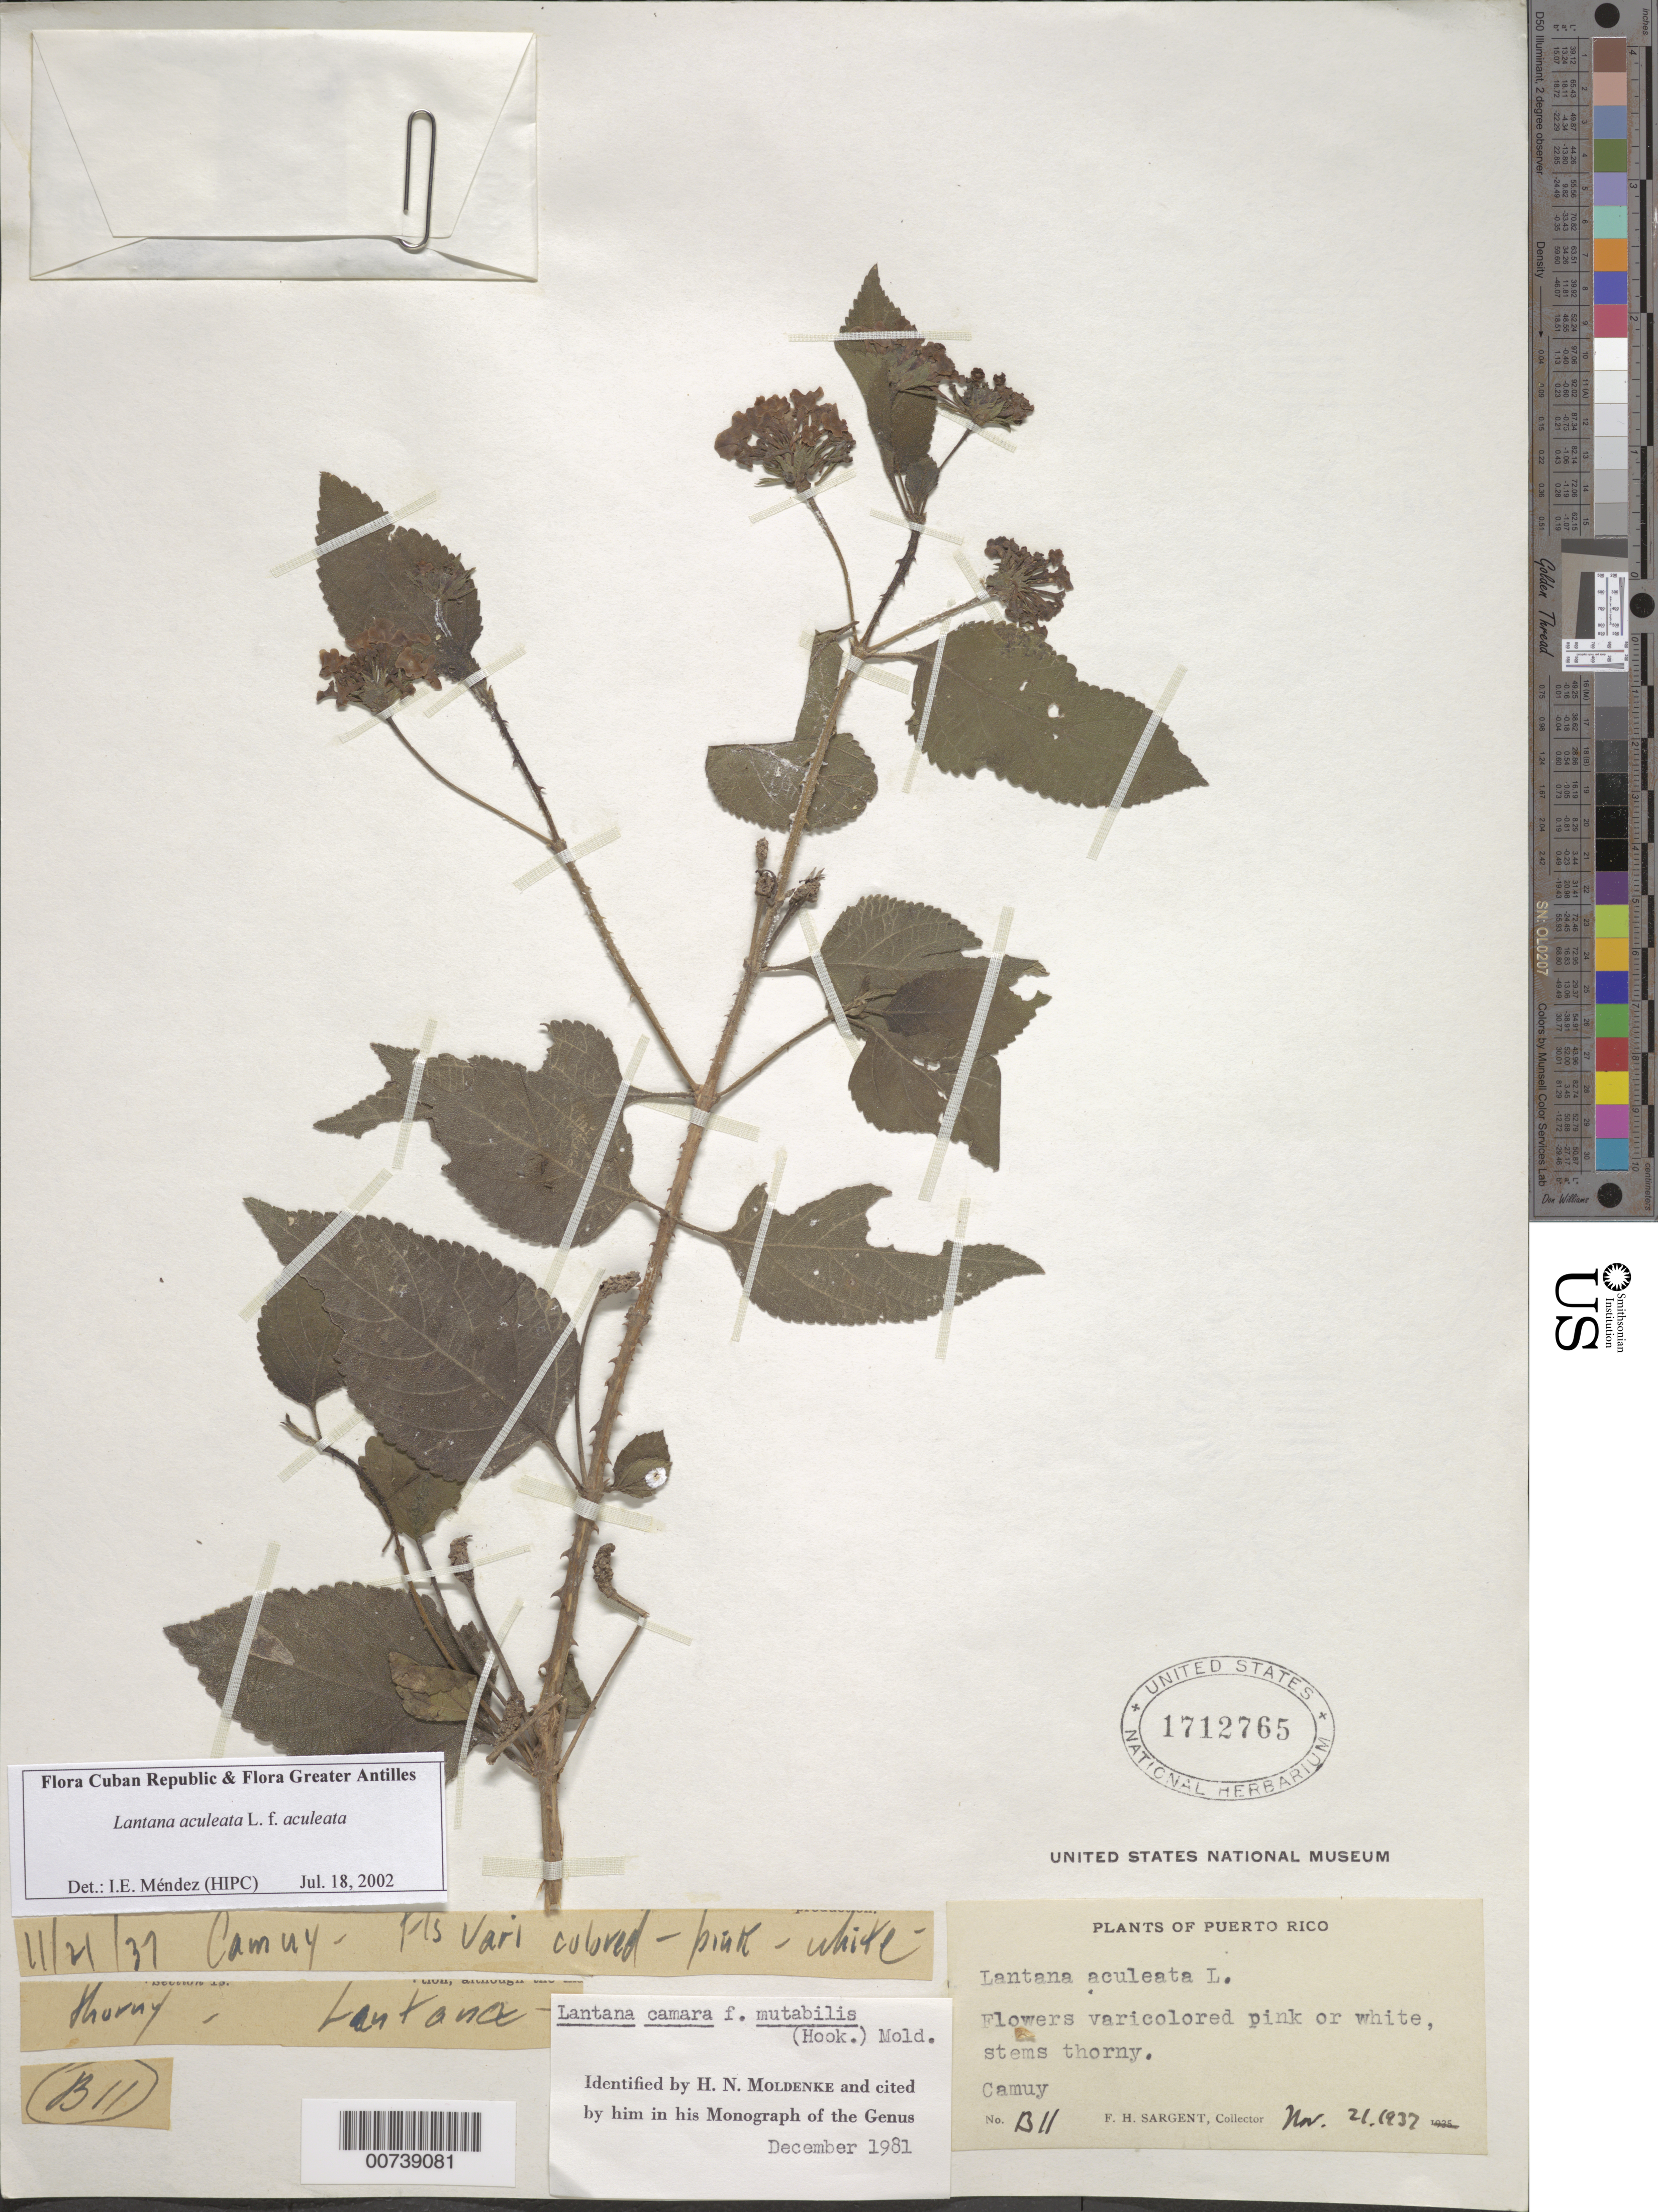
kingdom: Plantae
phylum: Tracheophyta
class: Magnoliopsida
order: Lamiales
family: Verbenaceae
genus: Lantana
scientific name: Lantana x aculeata f. aculeata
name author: L.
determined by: Méndez, Isidro E., (HIPC)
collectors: F. H. Sargent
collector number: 1311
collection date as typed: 21 Nov 1937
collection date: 1937-11-21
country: Puerto Rico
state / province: Camuy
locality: Camuy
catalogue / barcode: US 1712765